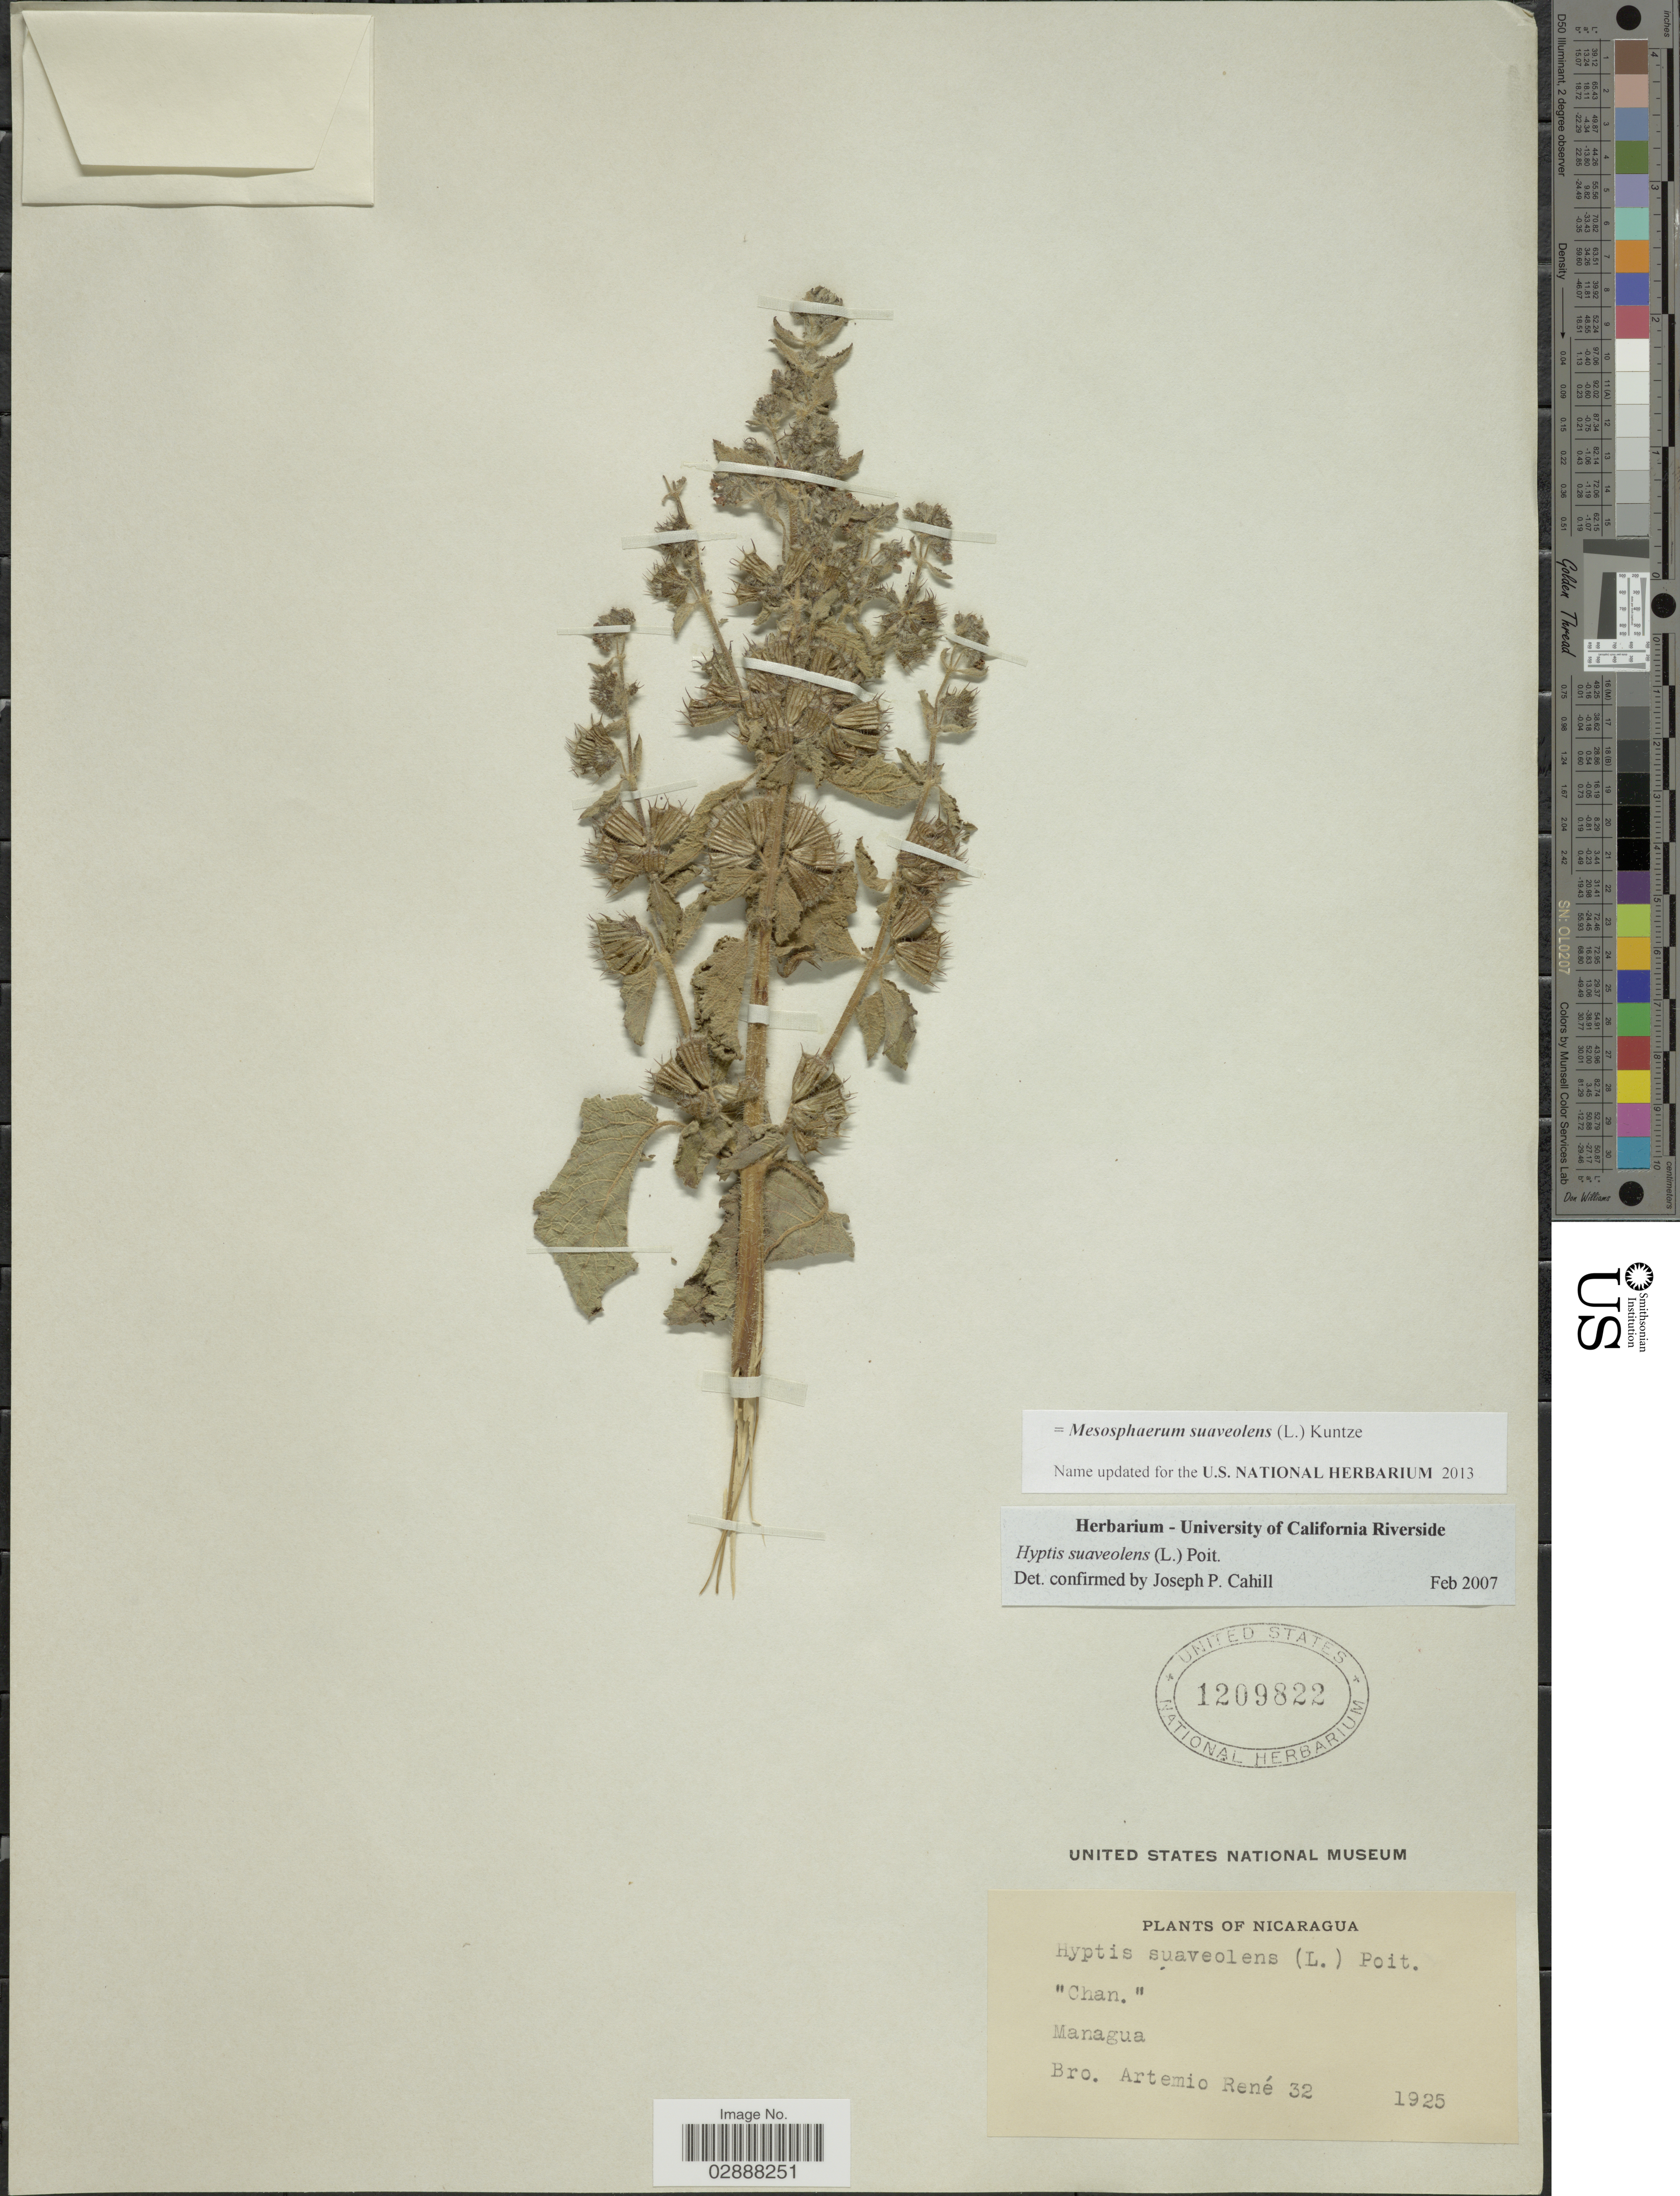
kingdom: Plantae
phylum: Tracheophyta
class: Magnoliopsida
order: Lamiales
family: Lamiaceae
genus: Mesosphaerum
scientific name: Mesosphaerum suaveolens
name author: (L.) Kuntze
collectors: B. Rene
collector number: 32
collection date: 1925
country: Nicaragua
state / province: Managua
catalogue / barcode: US 1209822